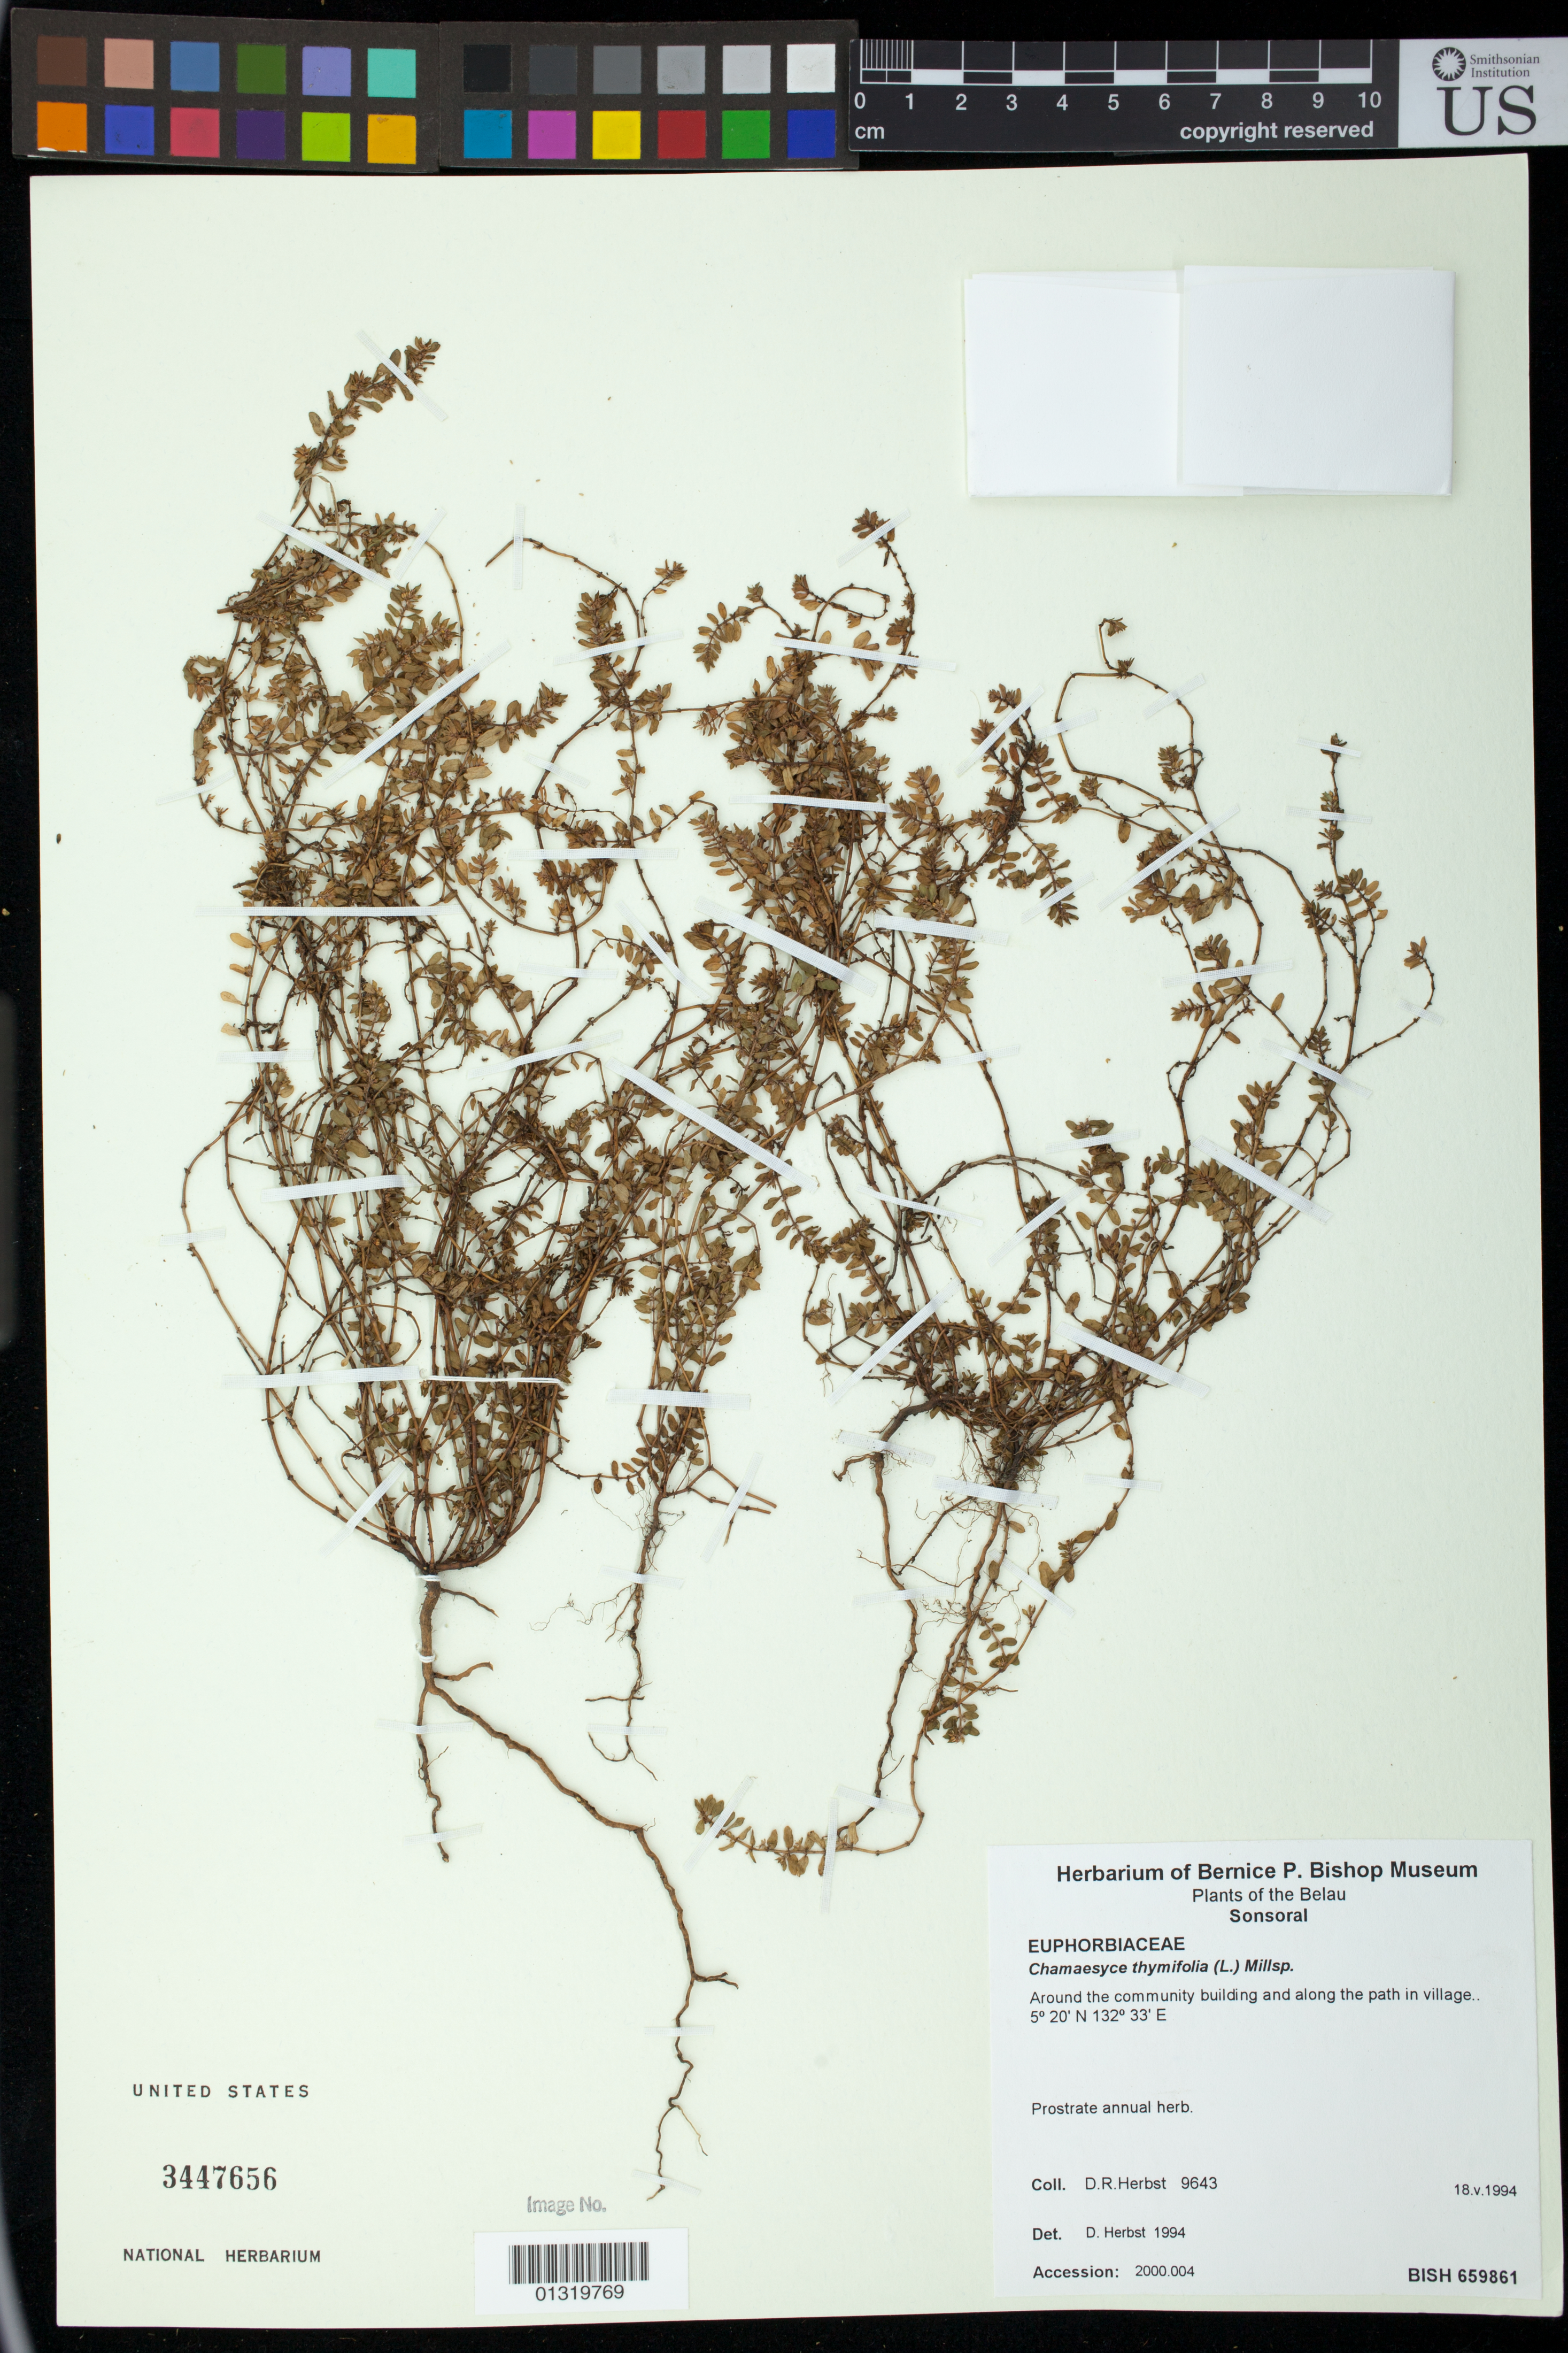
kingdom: Plantae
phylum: Tracheophyta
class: Magnoliopsida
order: Malpighiales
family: Euphorbiaceae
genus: Euphorbia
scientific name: Euphorbia thymifolia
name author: L.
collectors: D. R. Herbst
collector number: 9643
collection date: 1994-05-18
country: Palau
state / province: Sonsoral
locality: Around the community building and along the path in village.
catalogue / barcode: US 3447656